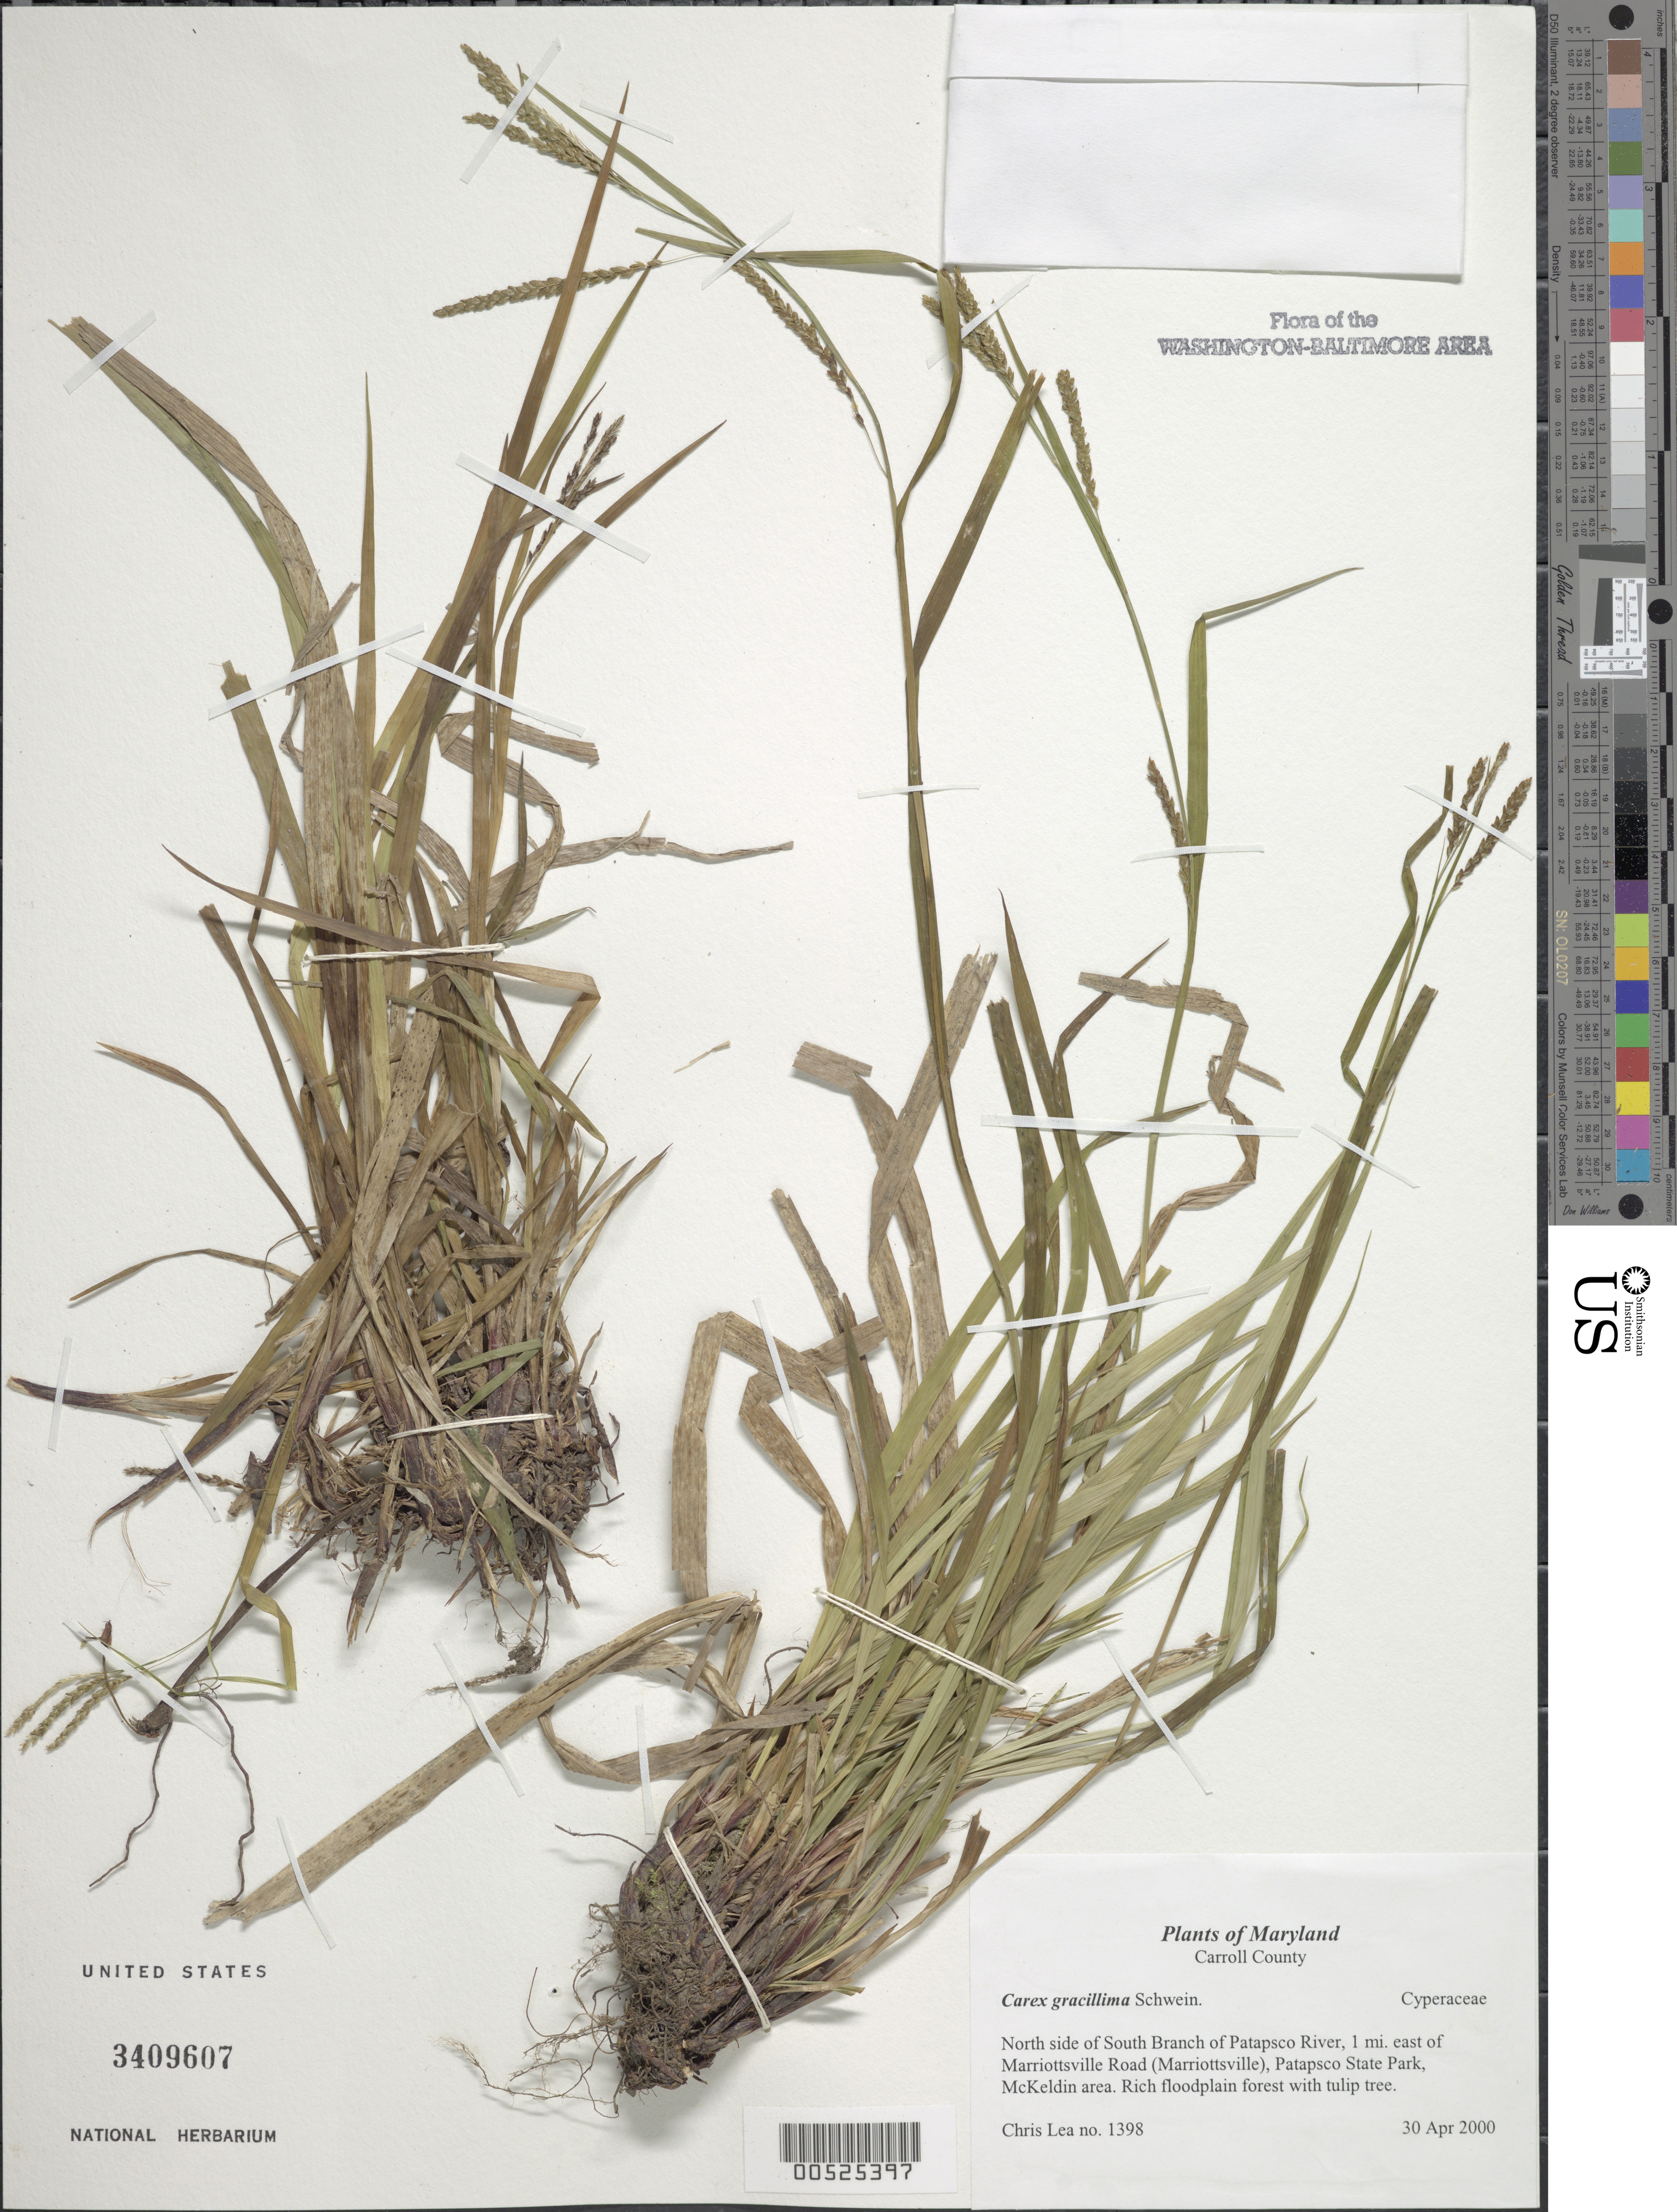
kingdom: Plantae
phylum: Tracheophyta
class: Liliopsida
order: Poales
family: Cyperaceae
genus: Carex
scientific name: Carex gracillima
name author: Schwein.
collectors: C. Lea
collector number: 1398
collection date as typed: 30 Apr 2000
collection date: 2000-04-30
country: United States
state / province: Maryland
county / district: Carroll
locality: North side of South Branch of Patapsco River, 1 mi. east of Marriottsville Road (Marriottsville), Patapsco State Park, McKeldin area.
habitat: Rich floodplain forest with tulip tree.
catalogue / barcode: US 3409607